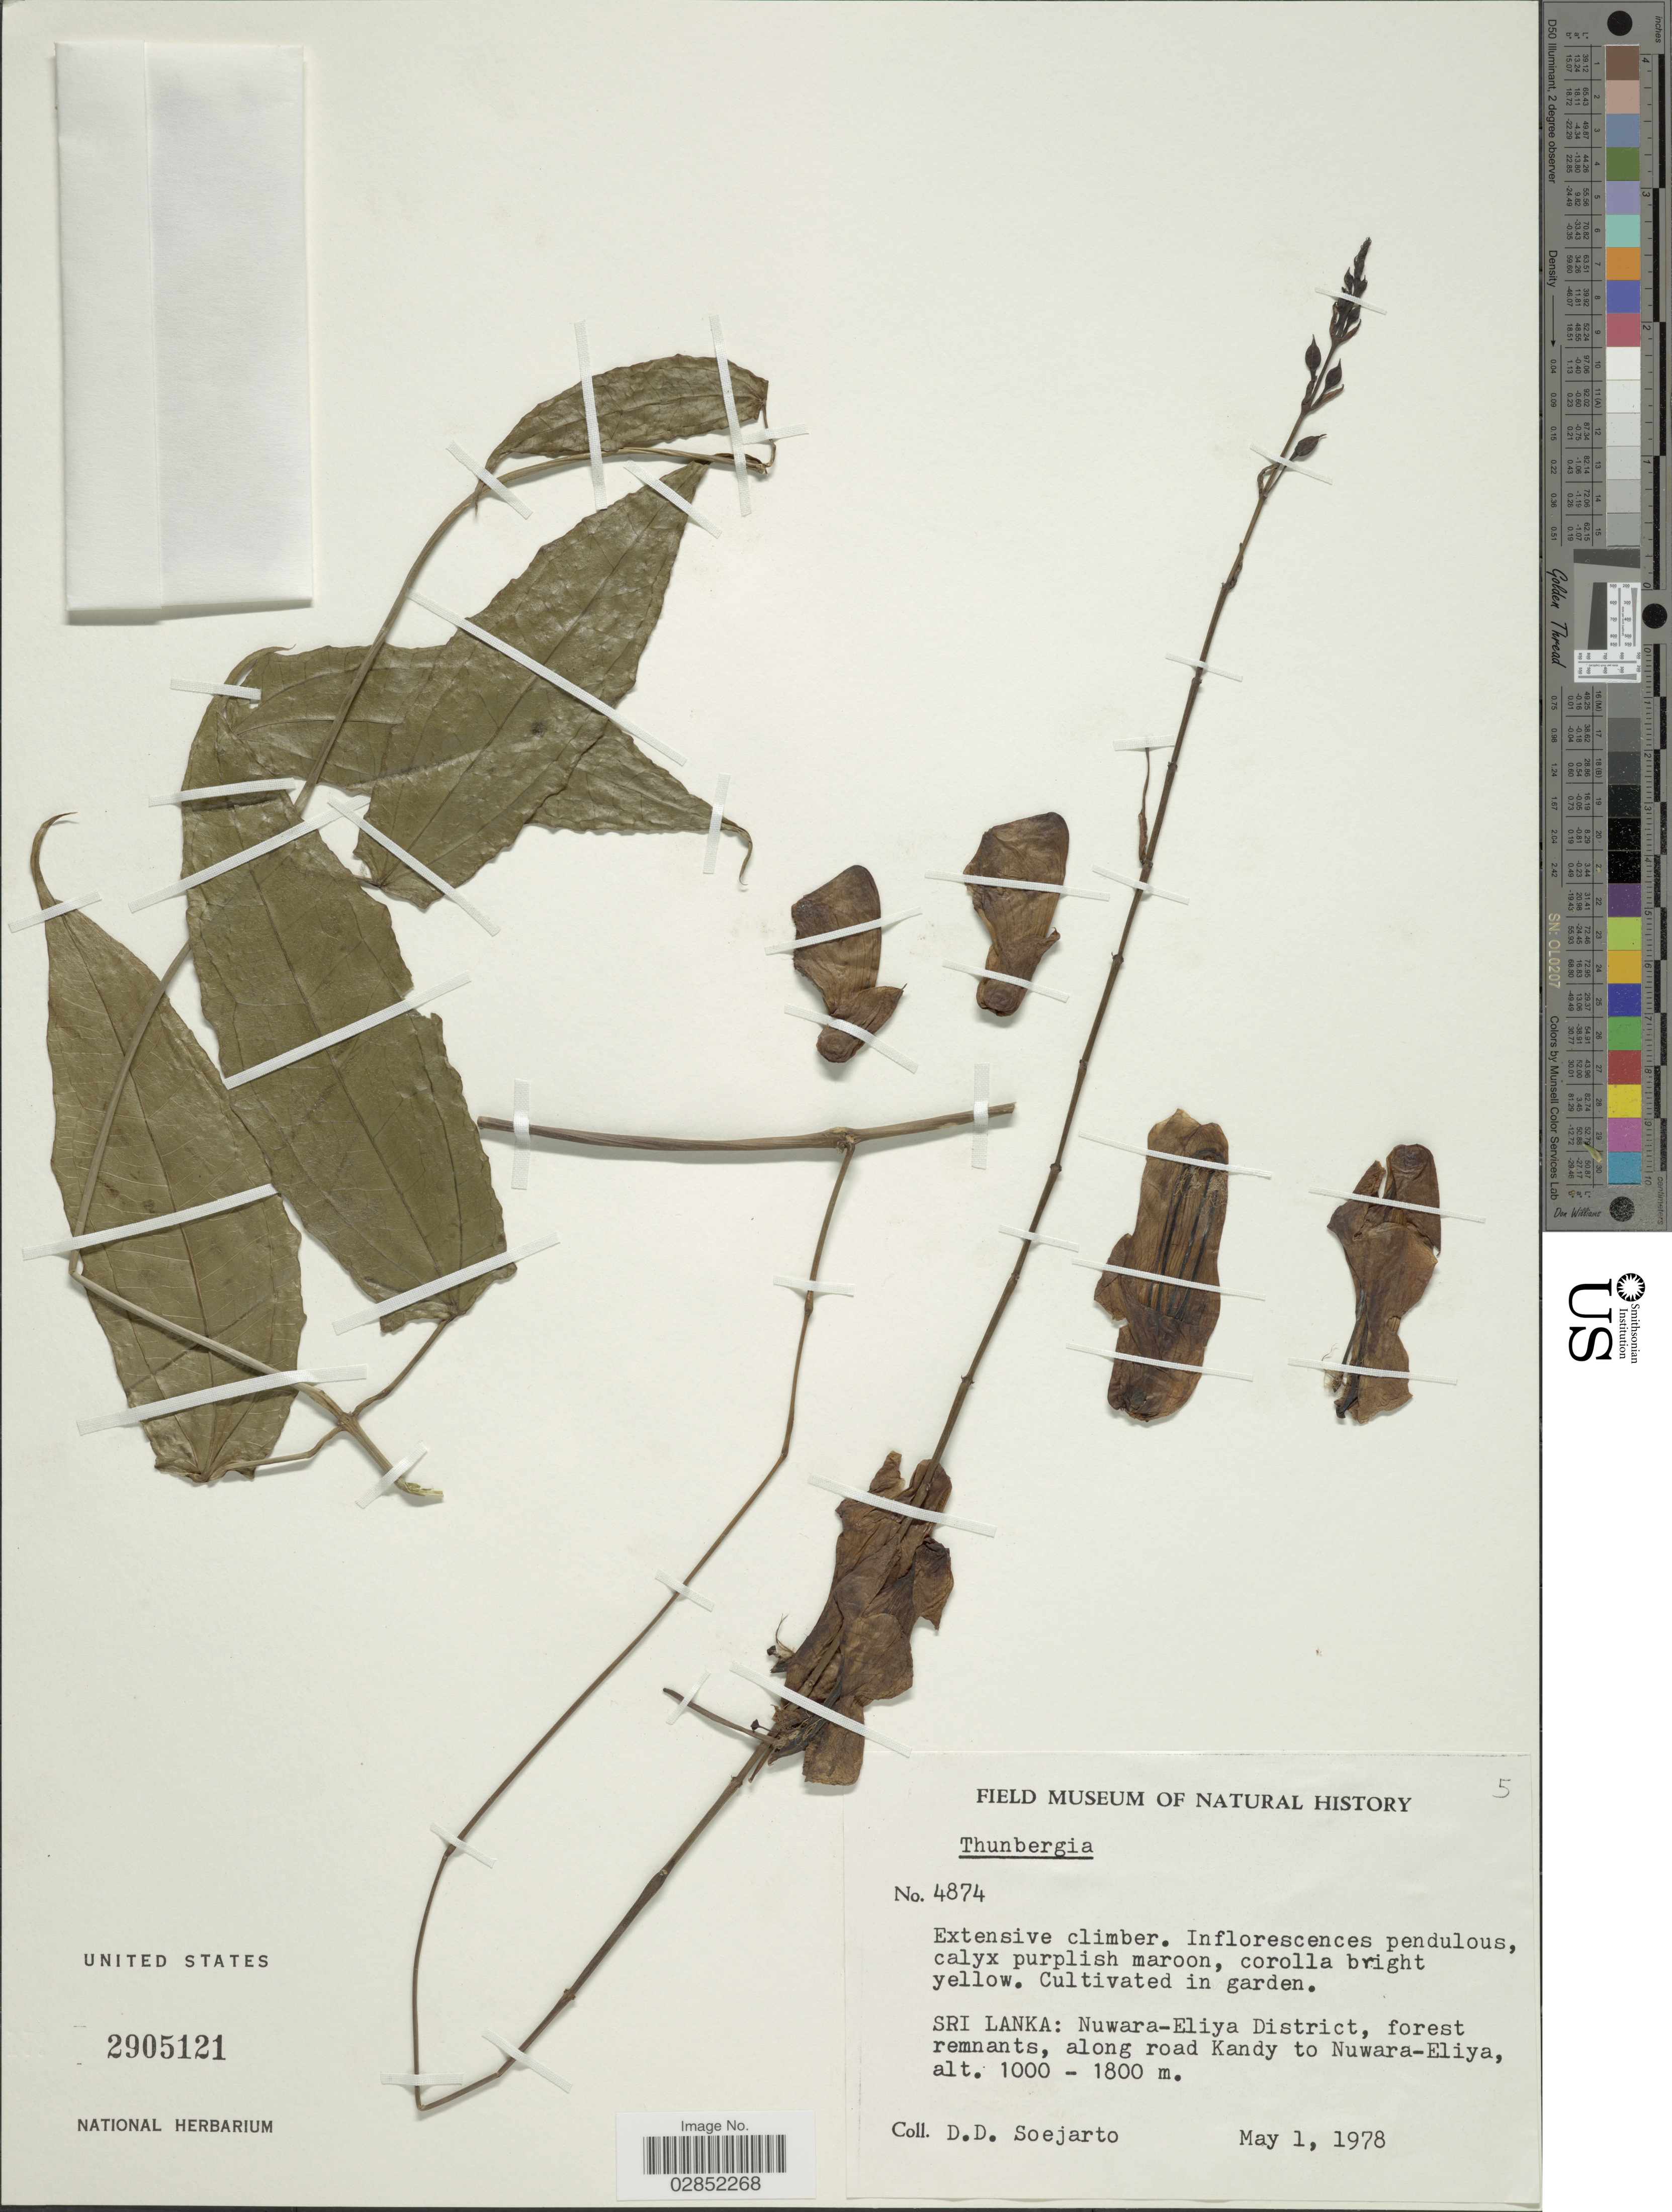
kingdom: Plantae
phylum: Tracheophyta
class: Magnoliopsida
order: Lamiales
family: Acanthaceae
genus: Thunbergia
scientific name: Thunbergia mysorensis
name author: (Wight) T. Anderson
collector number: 4874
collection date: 1978-05-01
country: Sri Lanka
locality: Nuwara-Eliya District, forest remnants, along road Kandy to Nuwara-Eliya.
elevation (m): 1000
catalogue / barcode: US 2905121